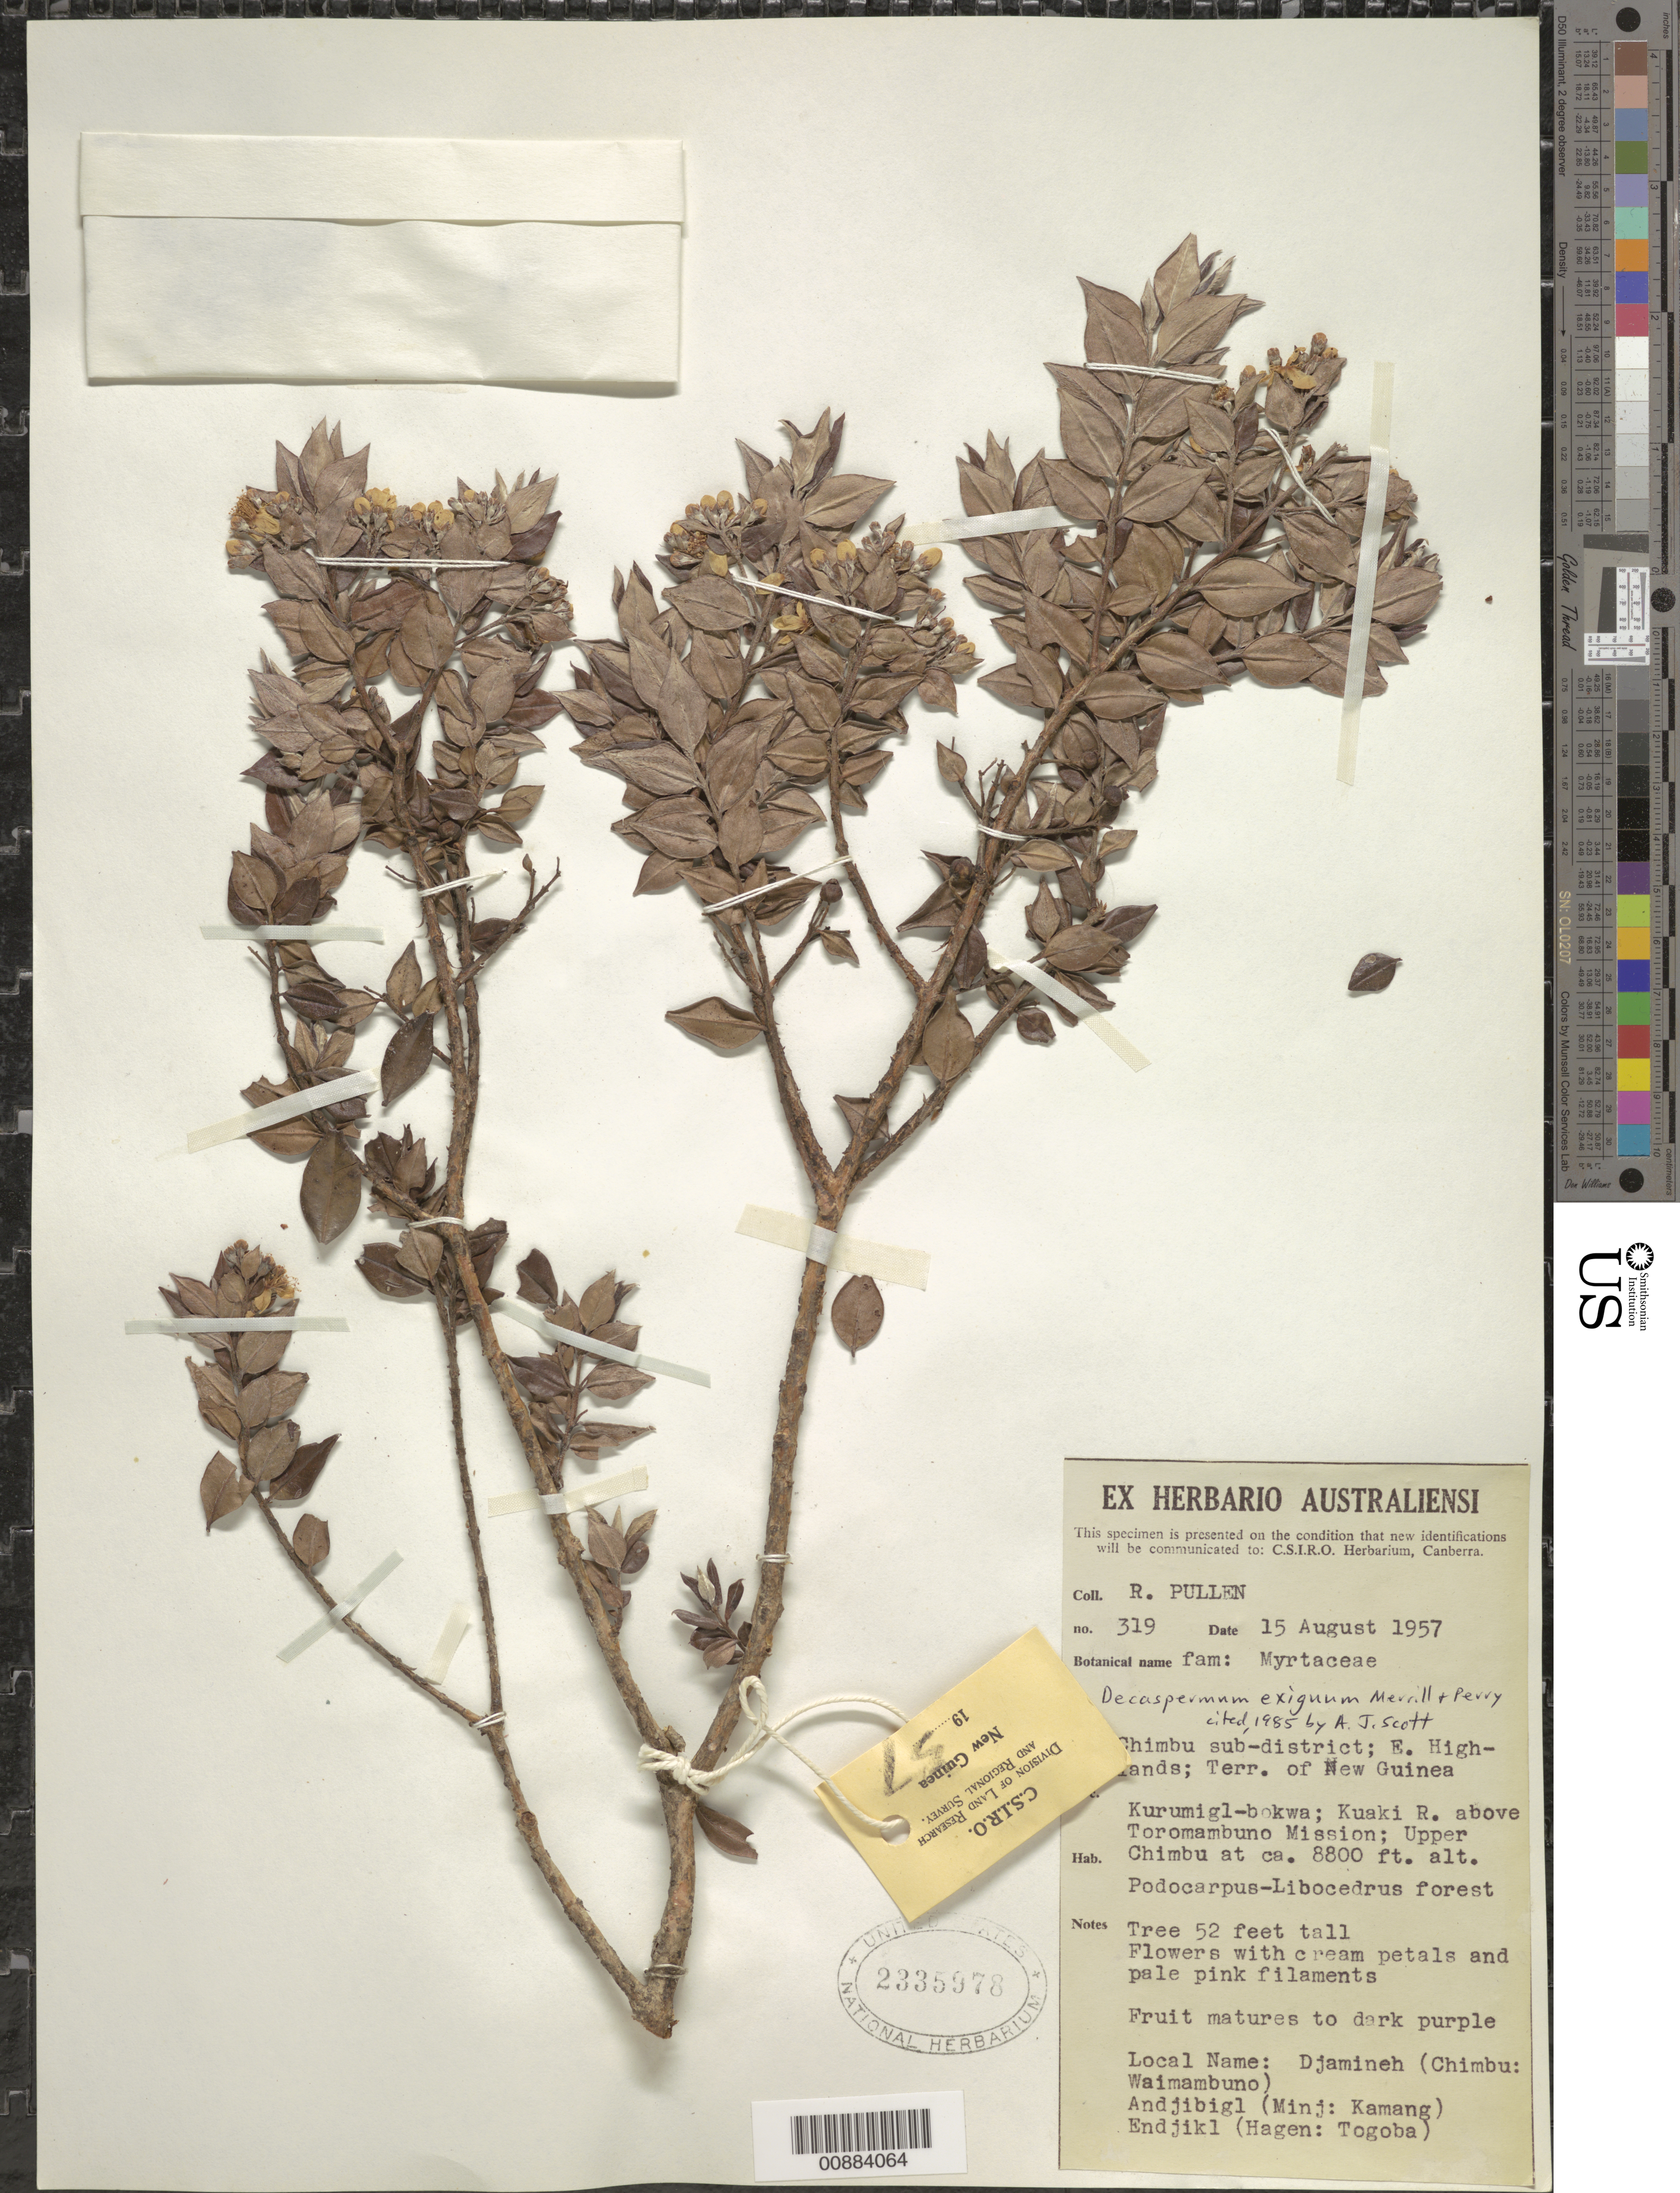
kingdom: Plantae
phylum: Tracheophyta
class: Magnoliopsida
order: Myrtales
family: Myrtaceae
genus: Decaspermum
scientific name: Decaspermum exiguum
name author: Merr. & L.M. Perry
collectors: R. Pullen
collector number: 319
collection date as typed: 15 Aug 1957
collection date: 1957-08-15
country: Papua New Guinea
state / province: Chimbu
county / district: Goroka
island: New Guinea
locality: E. Highlands; Kurumigl-bokwa; Kuaki R. above Toromambuno Mission; Upper Chimbu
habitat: Podocarpus-Libocedrus forest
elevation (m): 2682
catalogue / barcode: US 2335978